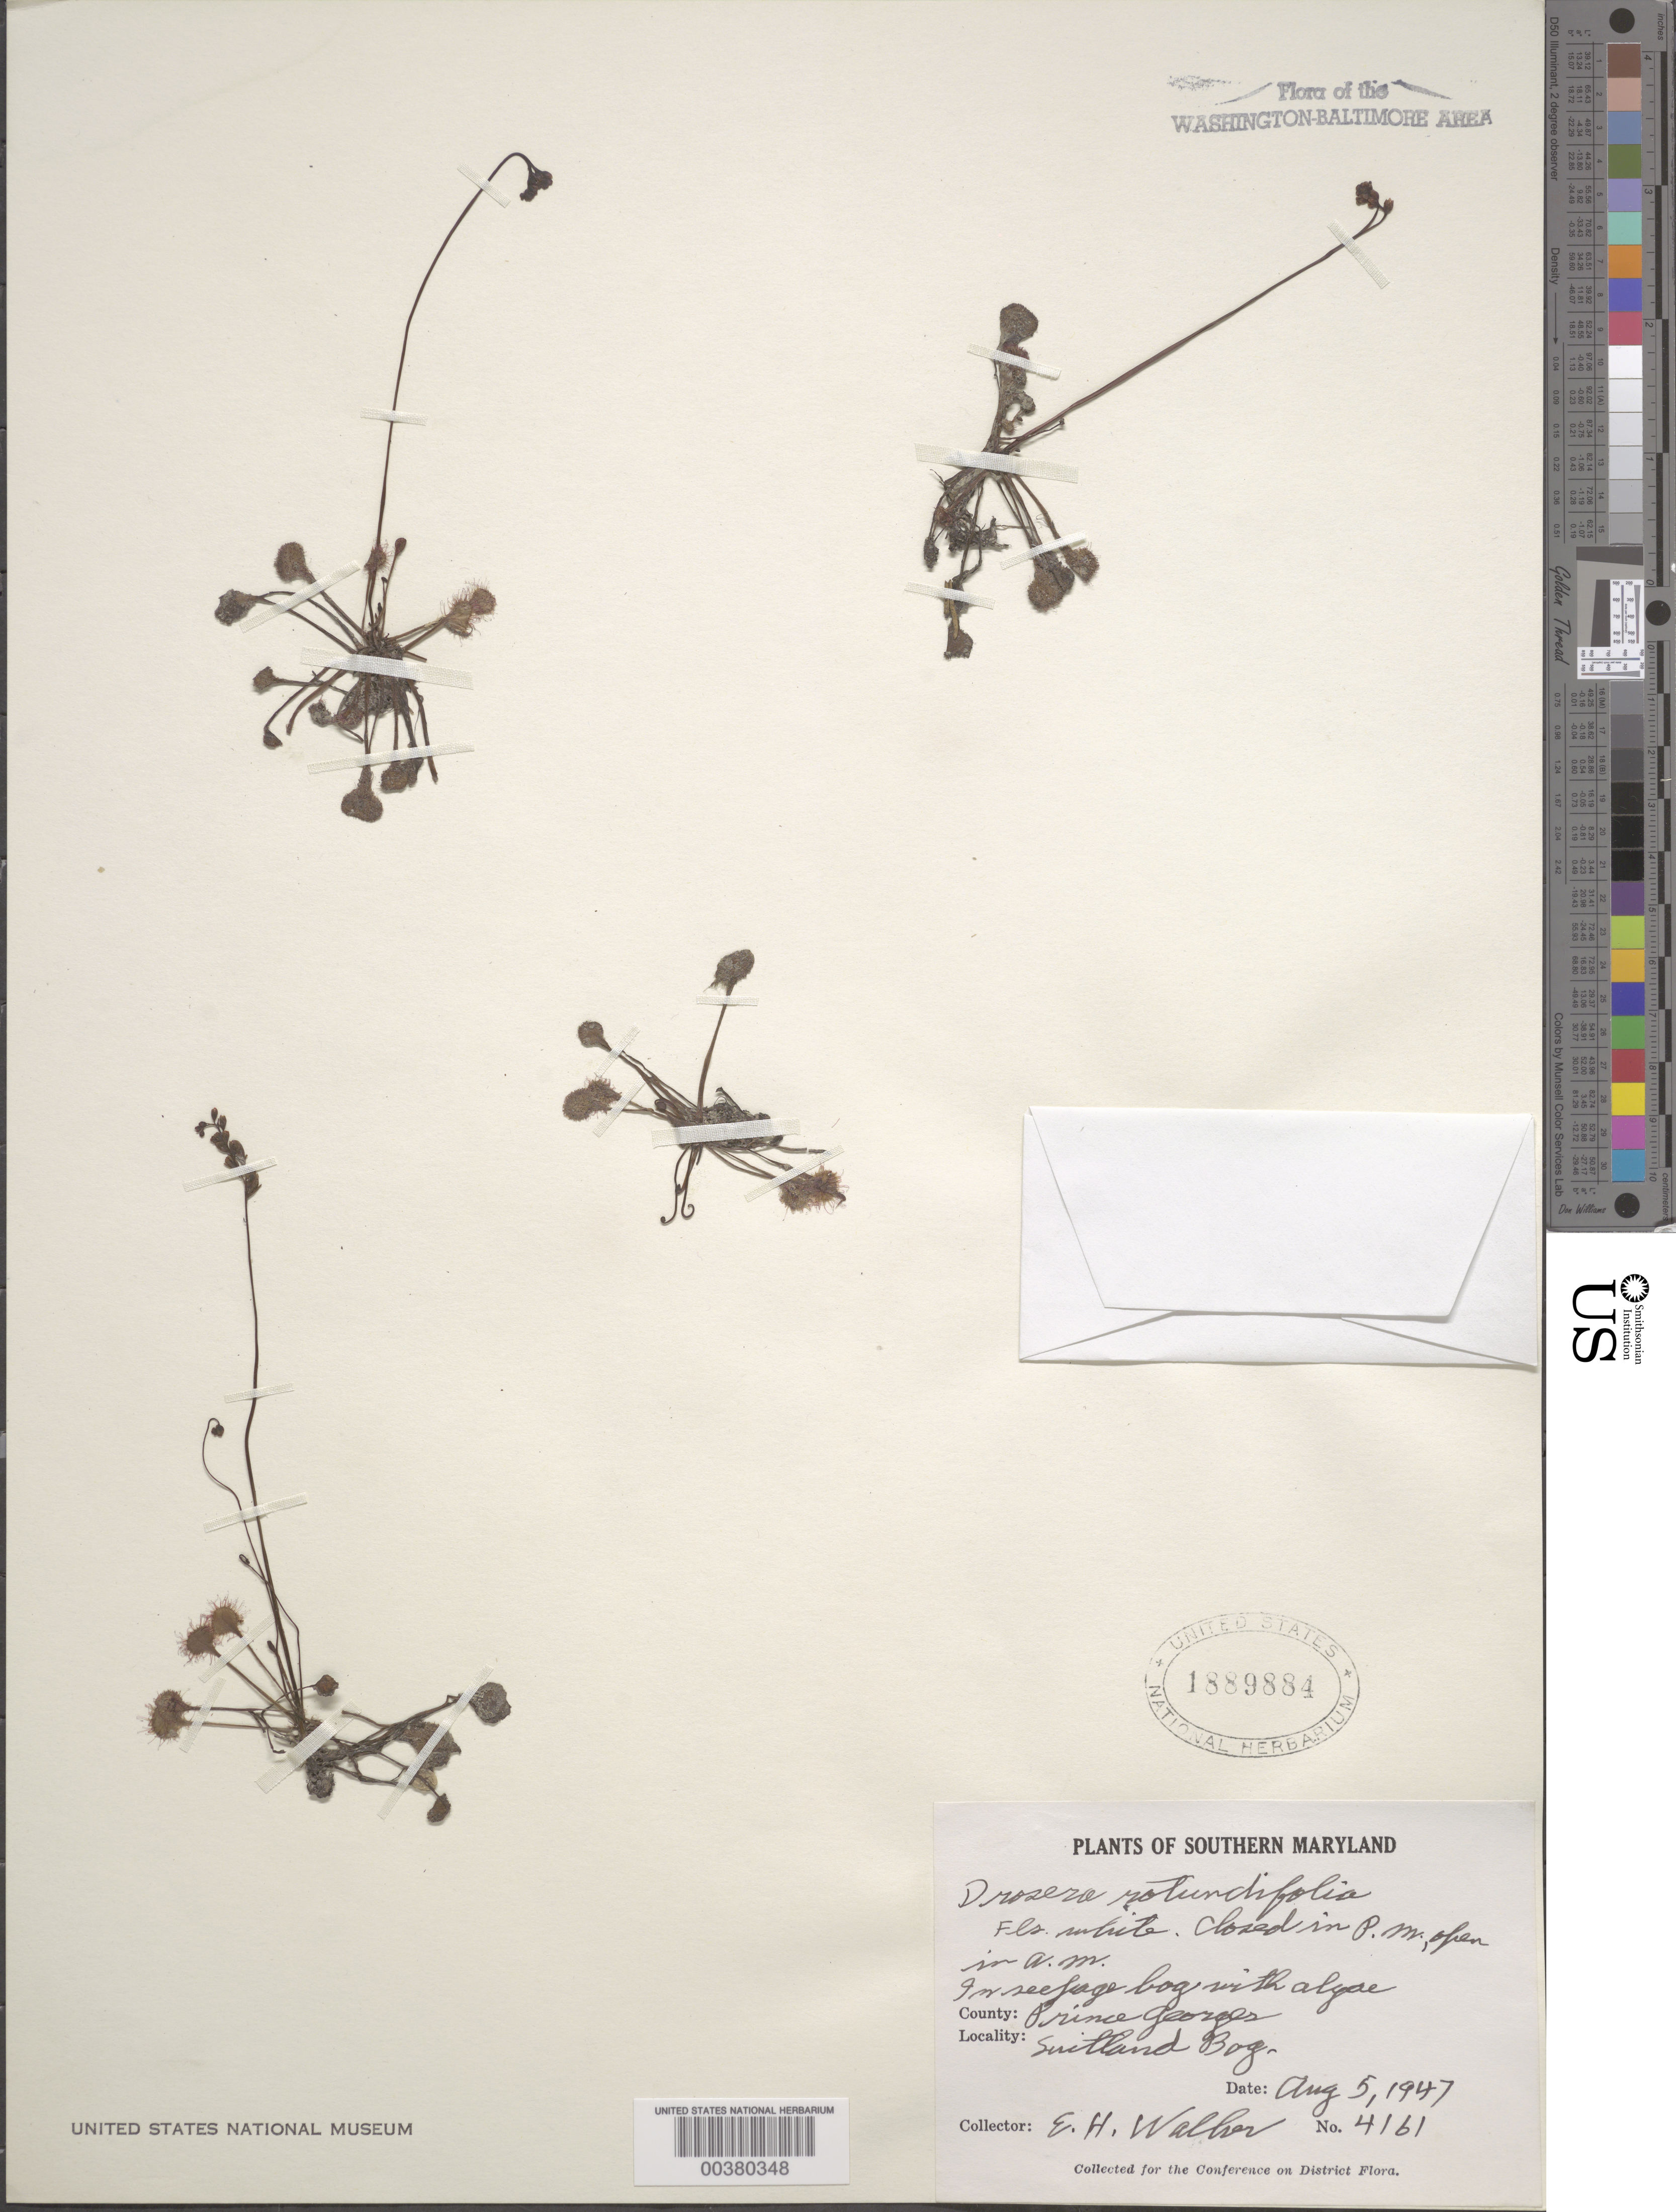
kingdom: Plantae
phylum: Tracheophyta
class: Magnoliopsida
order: Caryophyllales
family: Droseraceae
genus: Drosera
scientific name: Drosera rotundifolia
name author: L.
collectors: E. H. Walker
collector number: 4161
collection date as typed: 05 Aug 1947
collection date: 1947-08-05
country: United States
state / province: Maryland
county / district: Prince George's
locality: Suitland Bog, east of Suitland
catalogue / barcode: US 1889884